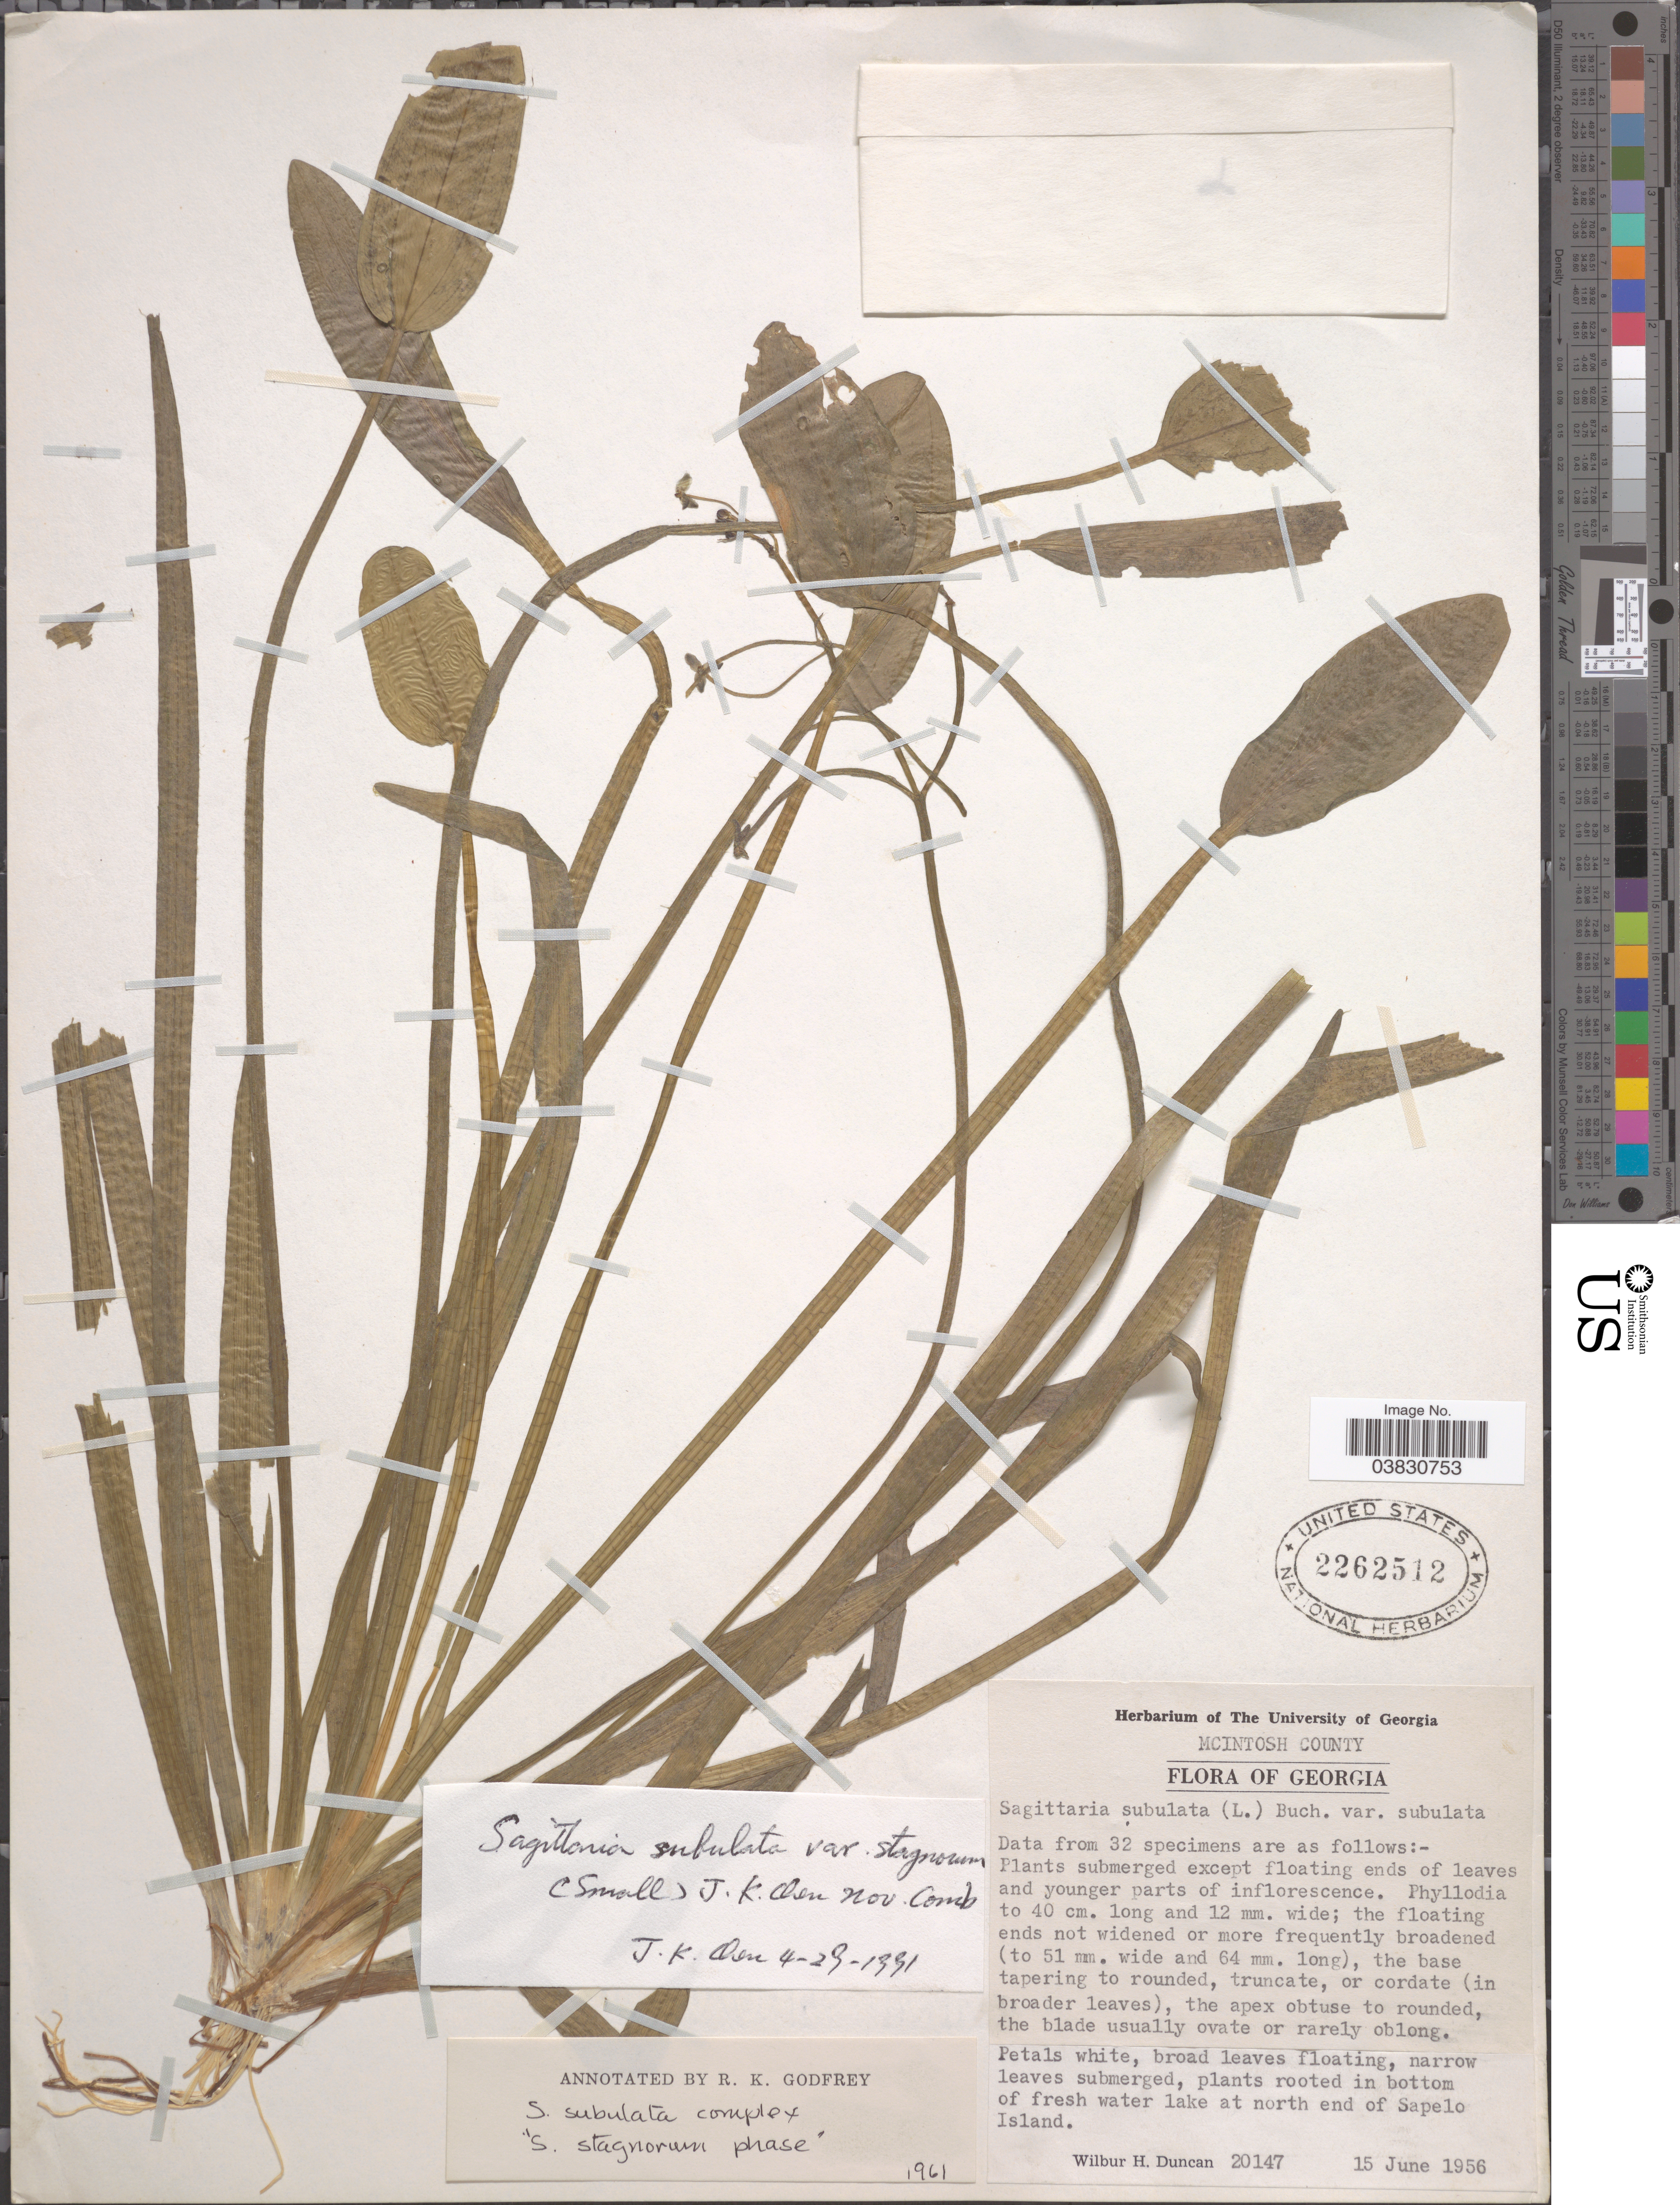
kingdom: Plantae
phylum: Tracheophyta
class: Liliopsida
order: Alismatales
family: Alismataceae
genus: Sagittaria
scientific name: Sagittaria subulata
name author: (L.) Buchenau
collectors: W. H. Duncan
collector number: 20147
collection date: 1956-06-15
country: United States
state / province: Georgia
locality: McIntosh County. In bottom of fresh water lake at north end of Sapelo Island.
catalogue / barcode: US 2262512